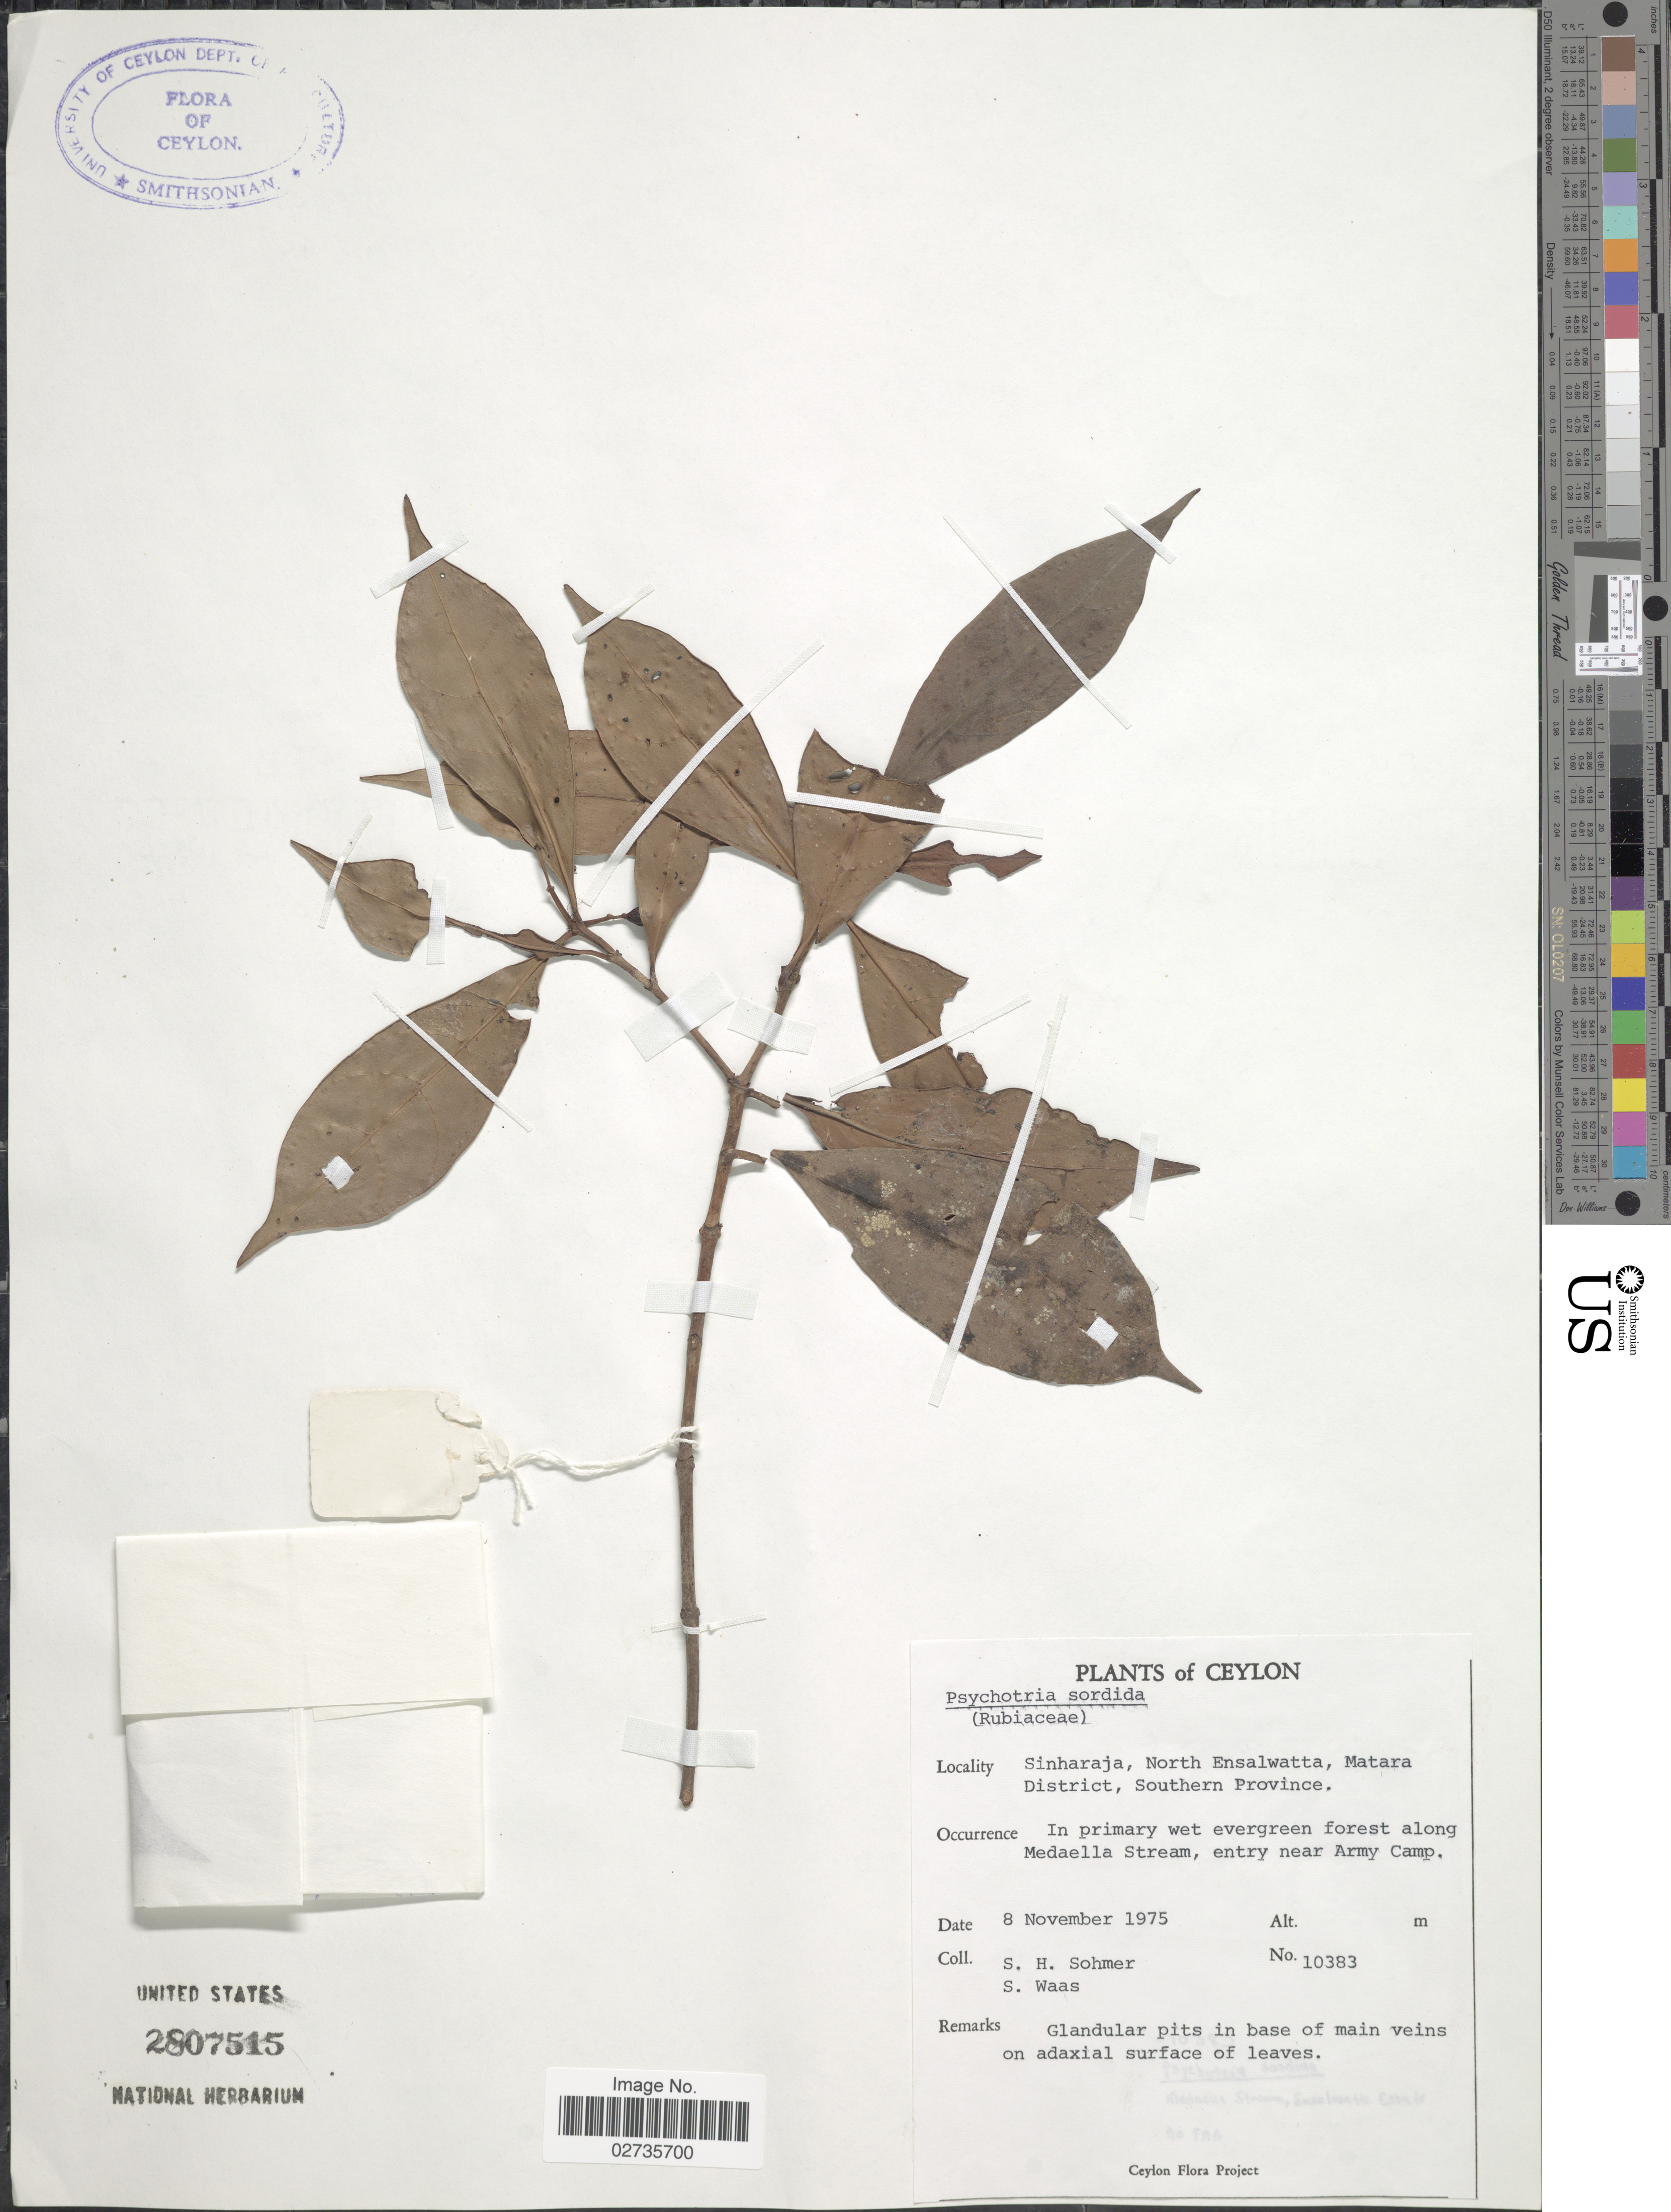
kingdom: Plantae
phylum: Tracheophyta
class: Magnoliopsida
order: Gentianales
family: Rubiaceae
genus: Psychotria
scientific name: Psychotria sordida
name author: Thwaites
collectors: S. H. Sohmer & S. Waas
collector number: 10383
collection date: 1975-11-08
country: Sri Lanka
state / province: Southern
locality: Ceylon, Sinharaja, North Ensalwatta, Matara District, In primary wet evergreen forest along Medaella Stream, entry near Army Camp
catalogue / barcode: US 2807515